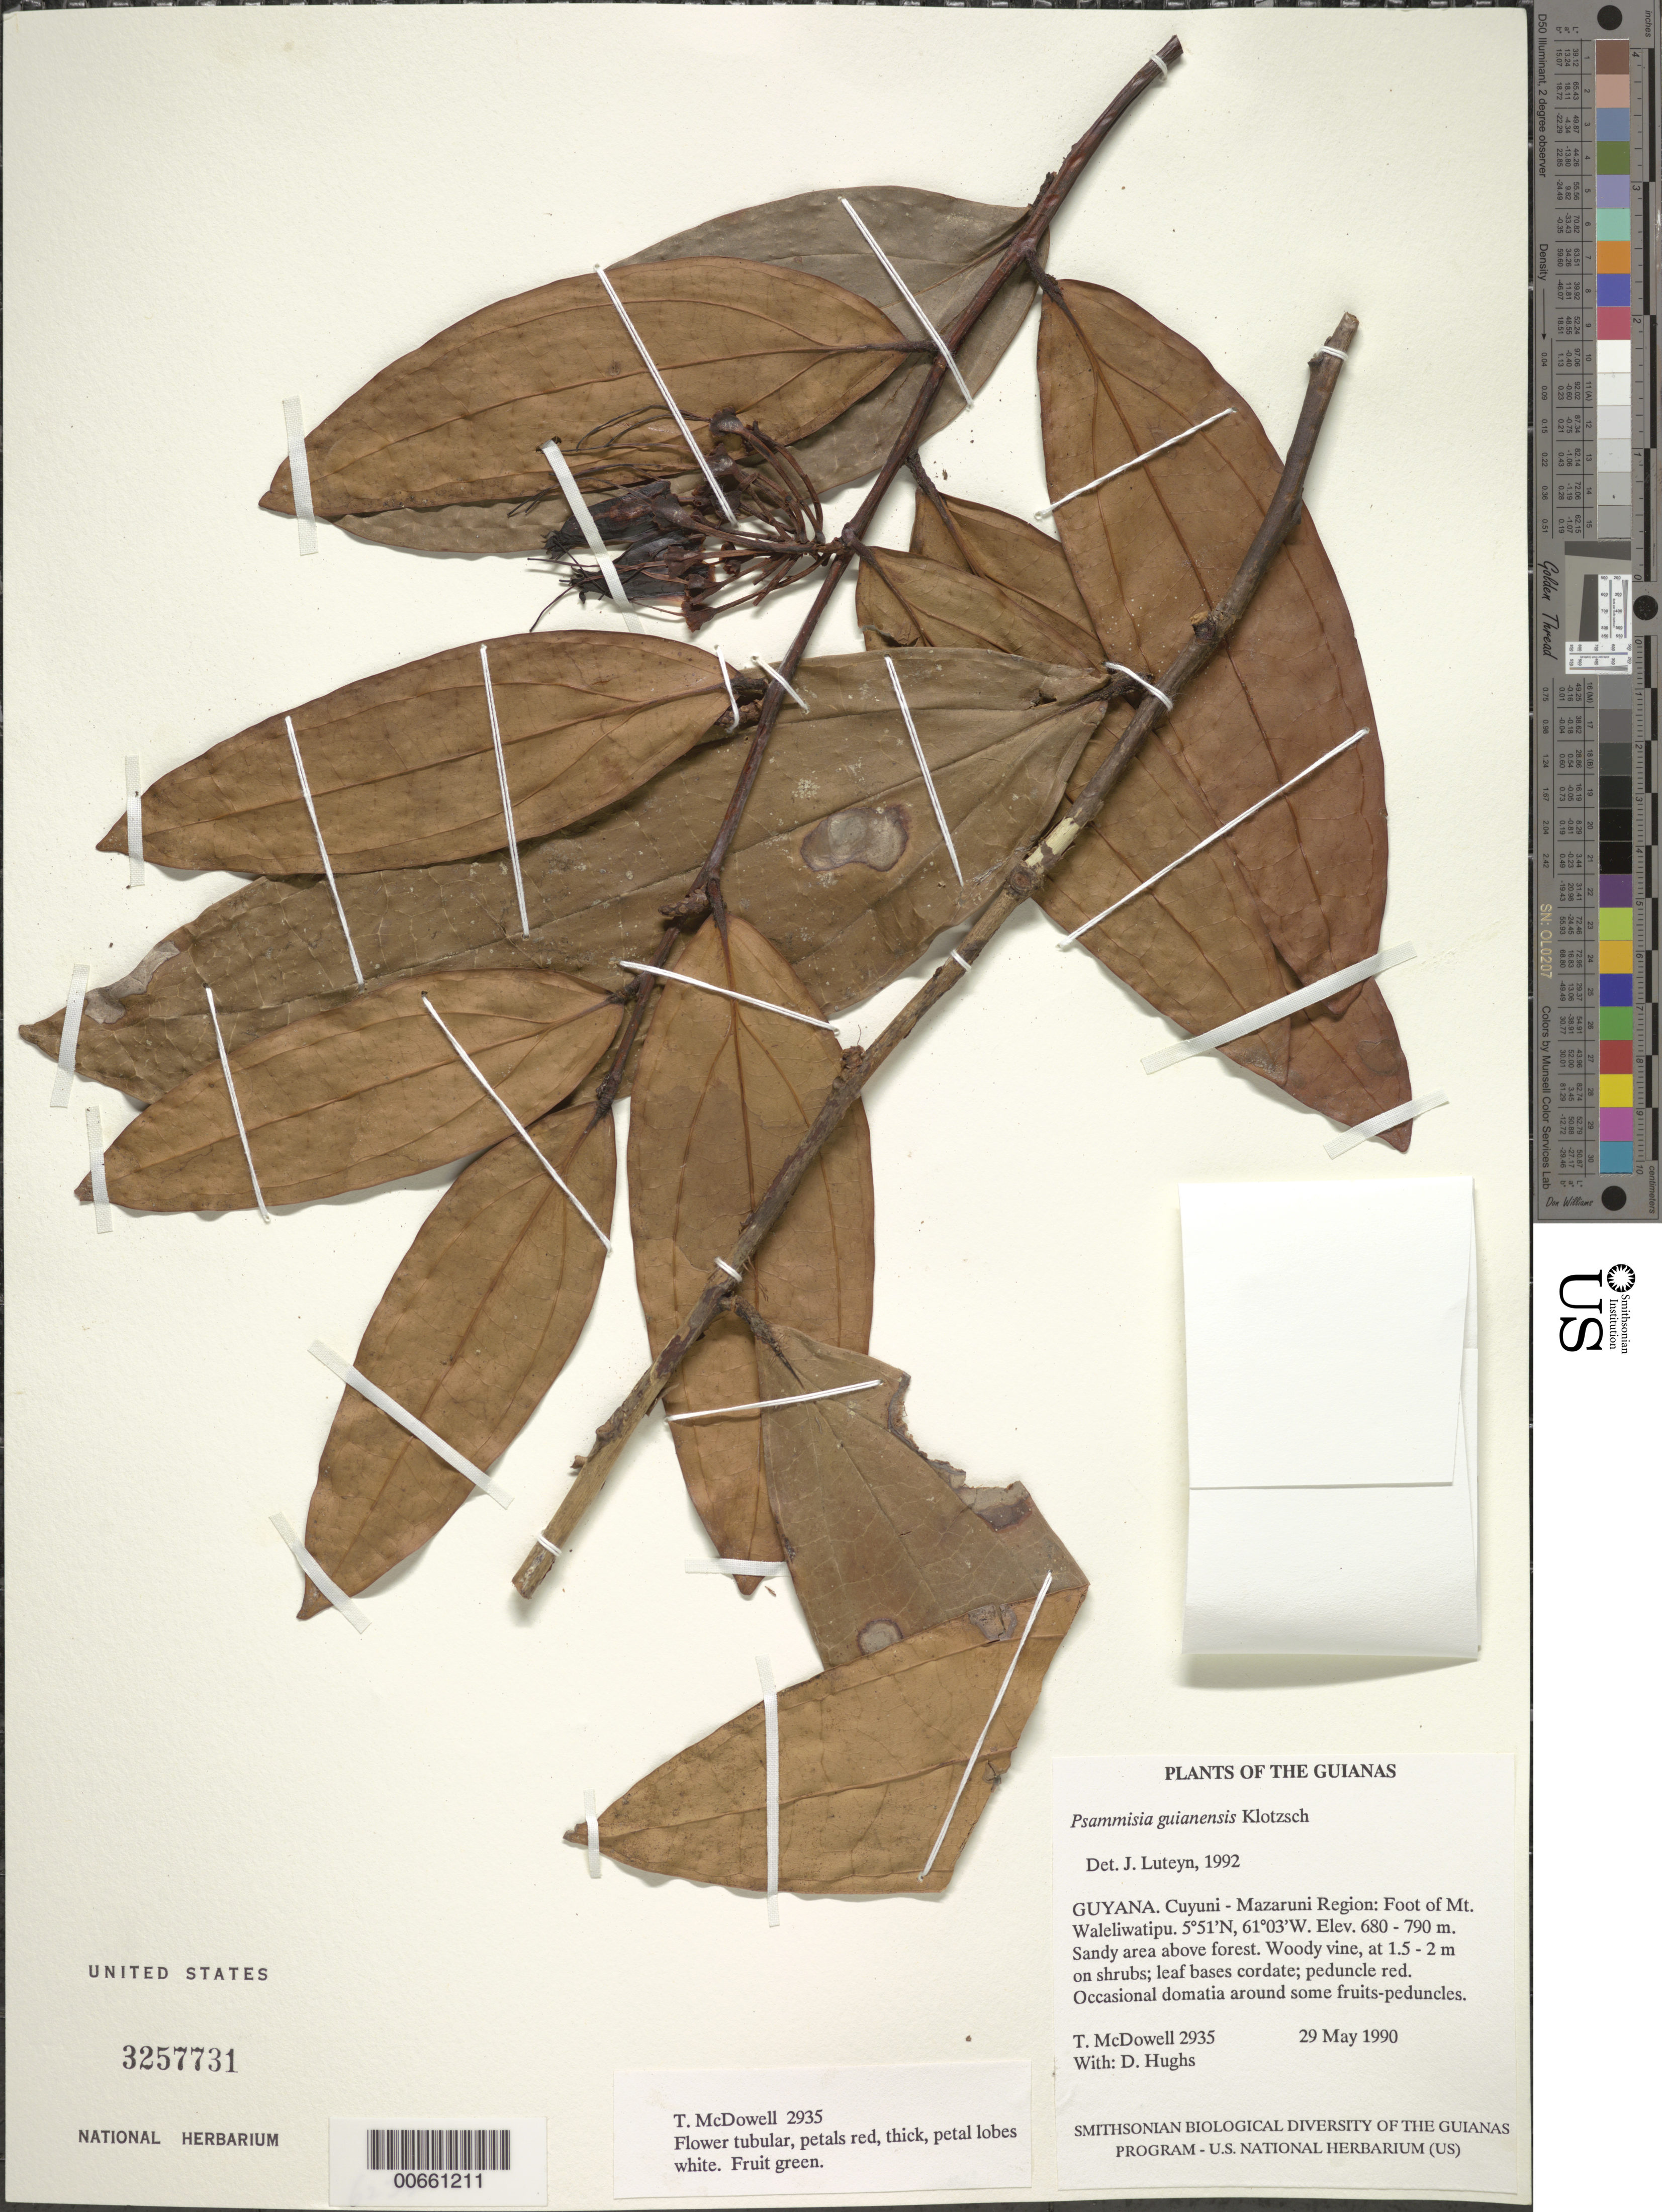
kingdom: Plantae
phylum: Tracheophyta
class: Magnoliopsida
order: Ericales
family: Ericaceae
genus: Psammisia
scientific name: Psammisia guianensis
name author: Klotzsch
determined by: Luteyn, J. L.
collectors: T. McDowell, D. Hughs, L. Anselmo & L. Thompson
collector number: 2935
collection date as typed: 29 May 1990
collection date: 1990-05-29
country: Guyana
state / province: Cuyuni-Mazaruni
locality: Foot of Mt. Waleliwatipu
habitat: Sandy area above forest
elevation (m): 680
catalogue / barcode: US 3257731